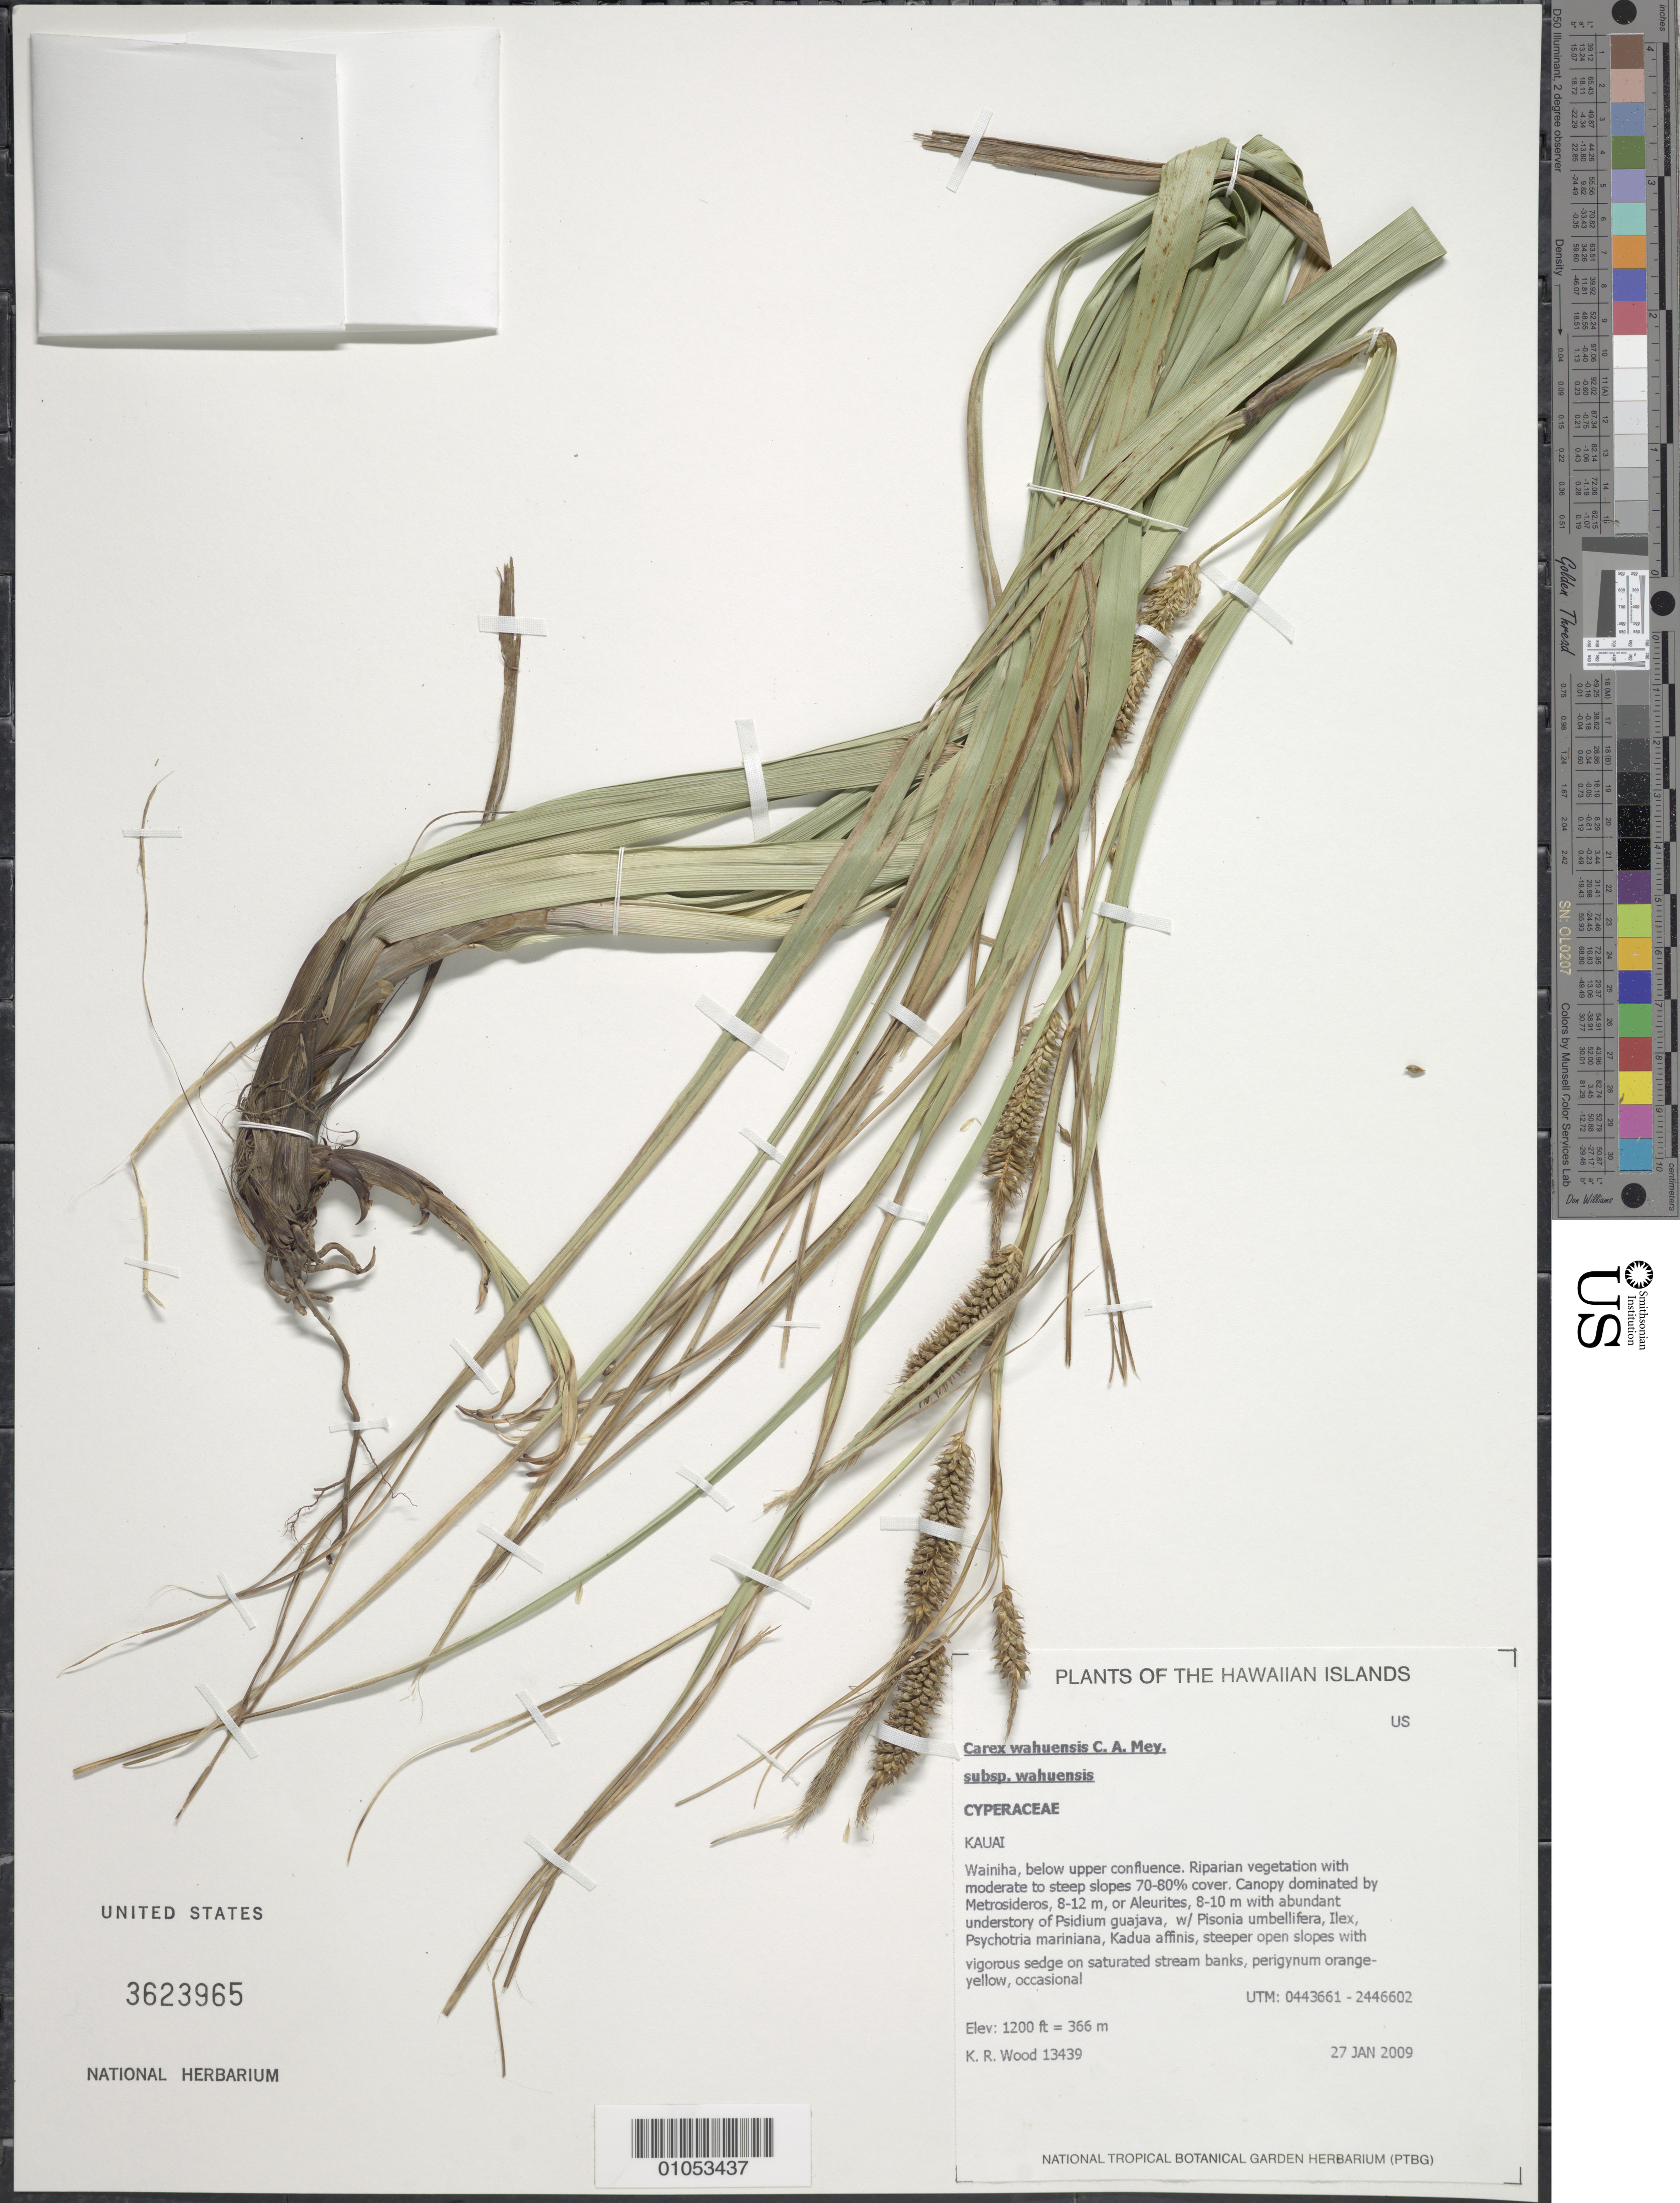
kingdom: Plantae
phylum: Tracheophyta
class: Liliopsida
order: Poales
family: Cyperaceae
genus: Carex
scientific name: Carex wahuensis subsp. wahuensis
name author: C.A. Mey.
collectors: K. R. Wood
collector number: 13439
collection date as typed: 27 Jan 2009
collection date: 2009-01-27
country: United States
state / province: Hawaii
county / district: Kauai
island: Kaua'i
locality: Wainiha, below upper confluence.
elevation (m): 366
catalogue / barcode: US 3623965